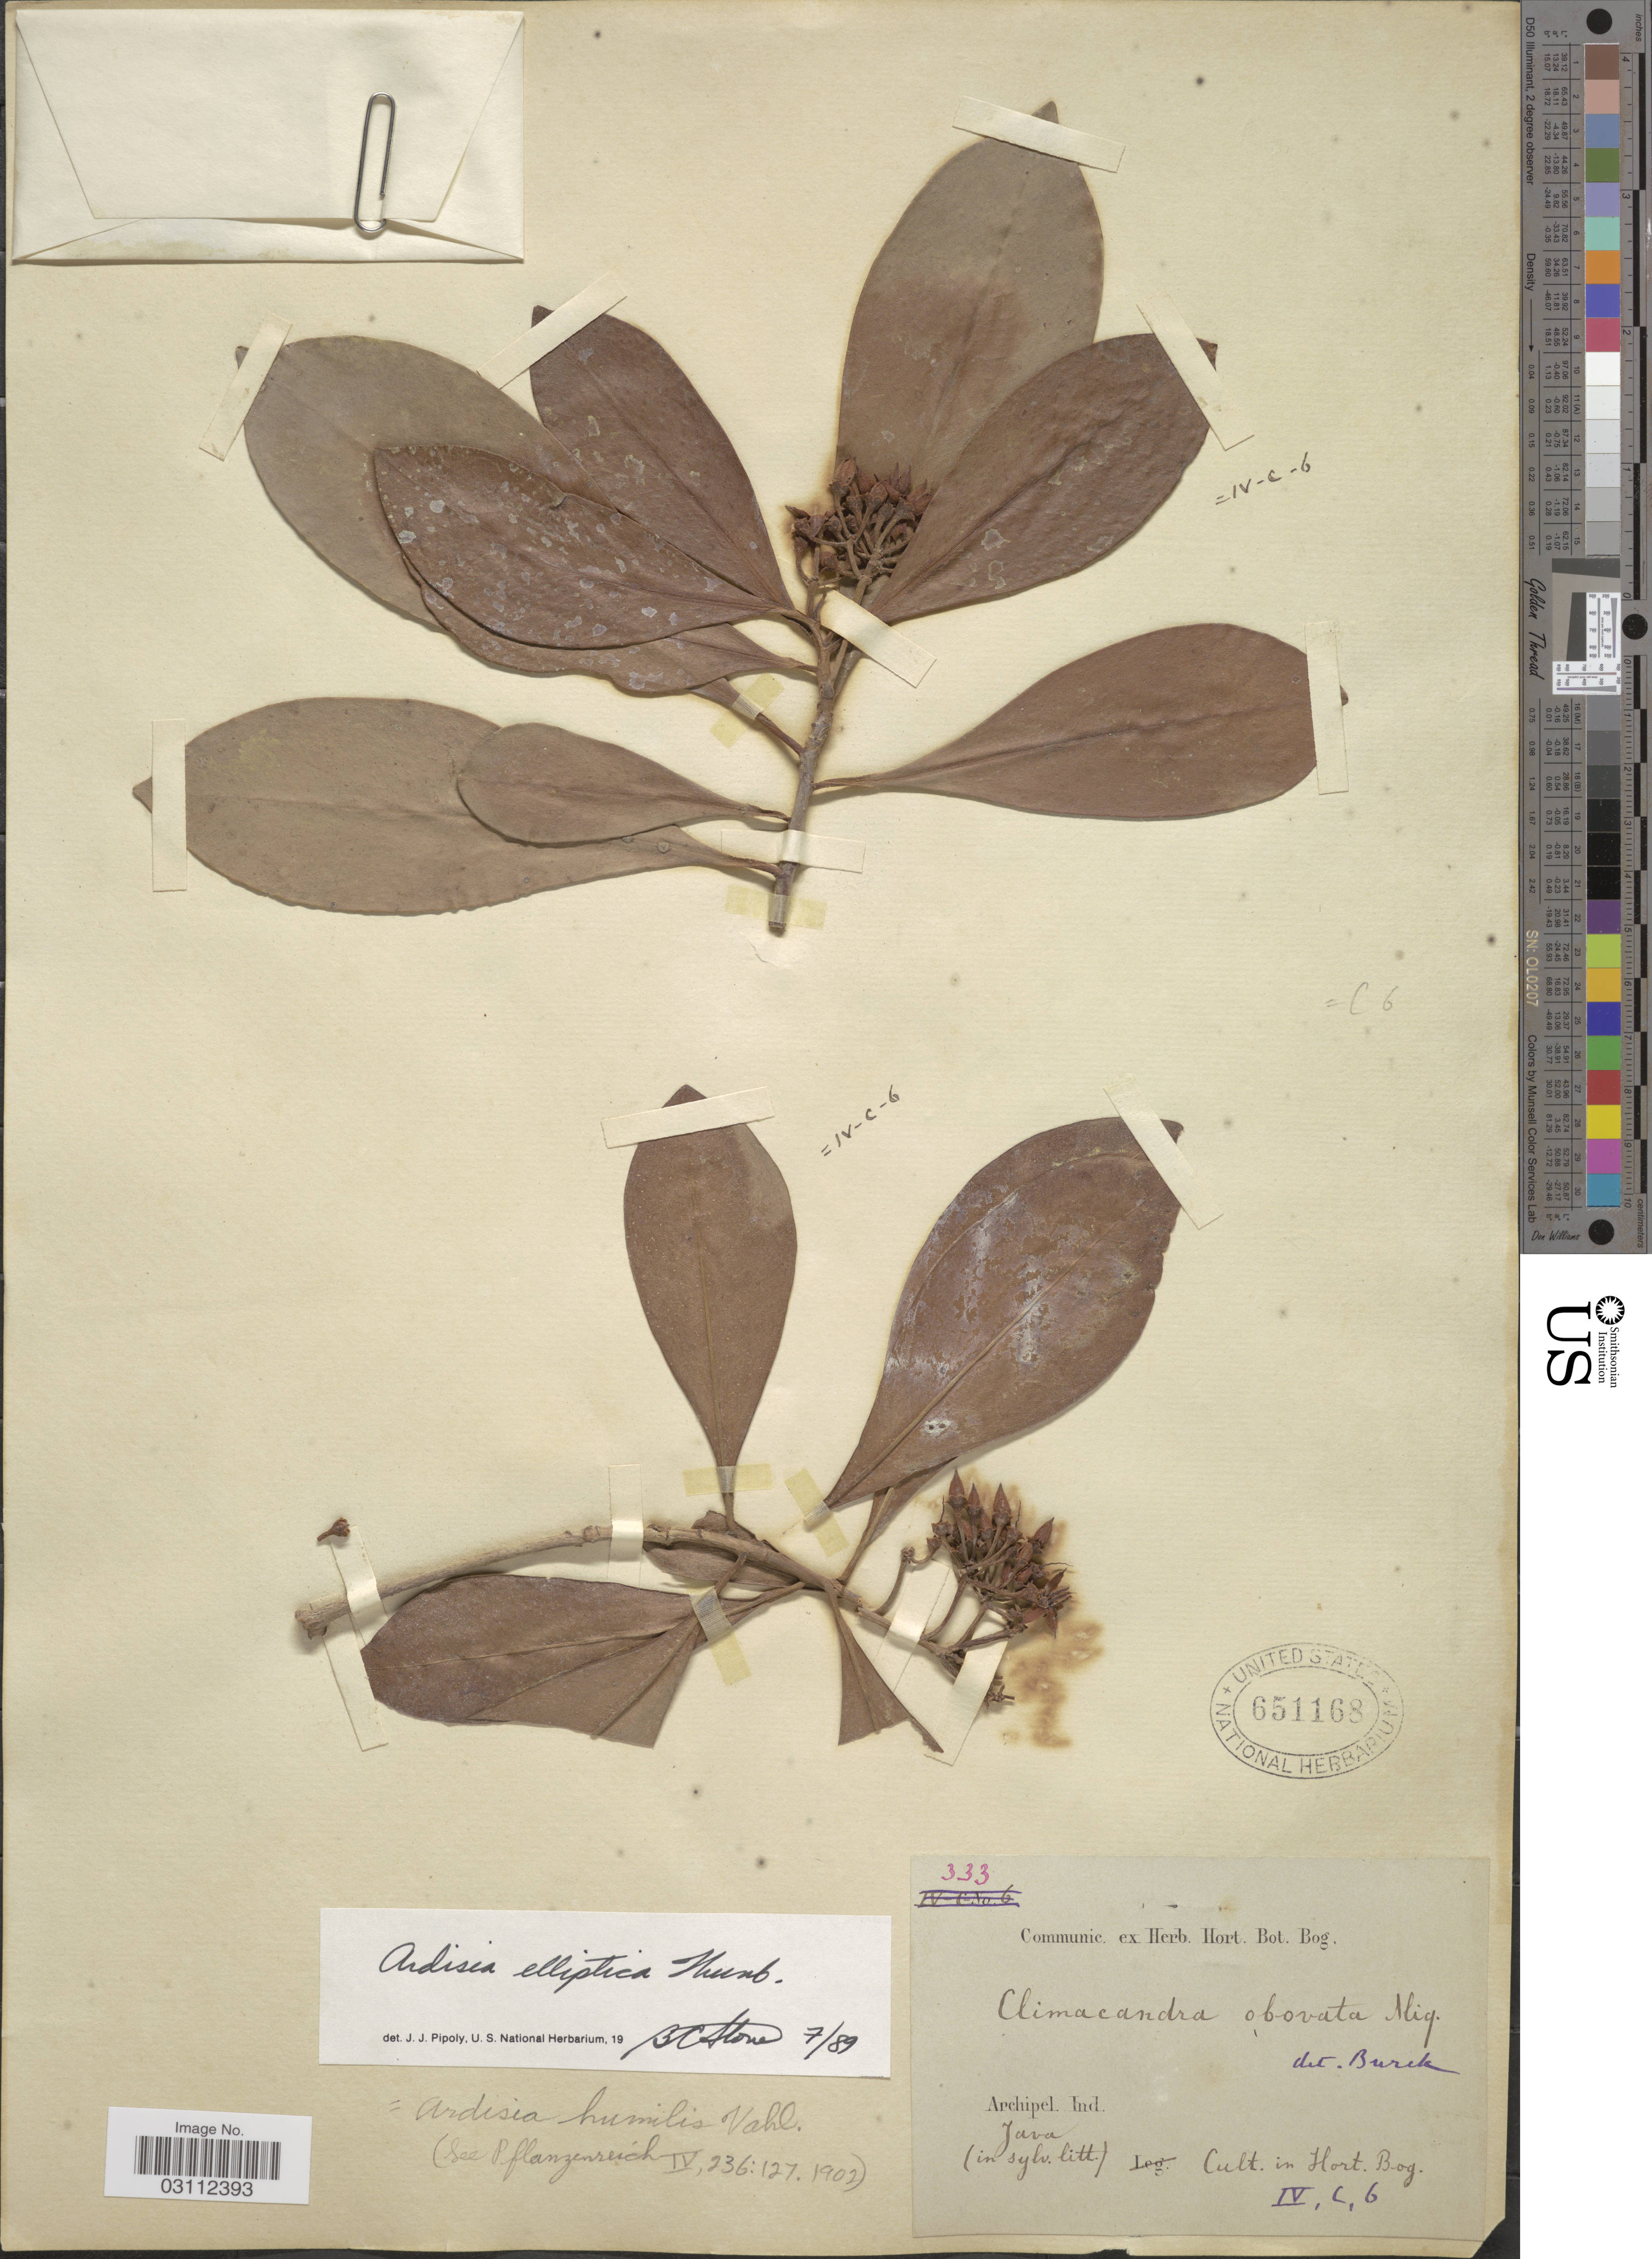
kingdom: Plantae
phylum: Tracheophyta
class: Magnoliopsida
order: Ericales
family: Primulaceae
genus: Ardisia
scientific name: Ardisia elliptica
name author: Thunb.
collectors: ex herb. Hort. Bot. Bog.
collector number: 333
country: Indonesia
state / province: Java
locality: Archipel. Ind. Java (in sylv. litt.). Cult. in Hort. Bog. IV, C, 6.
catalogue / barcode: US 651168